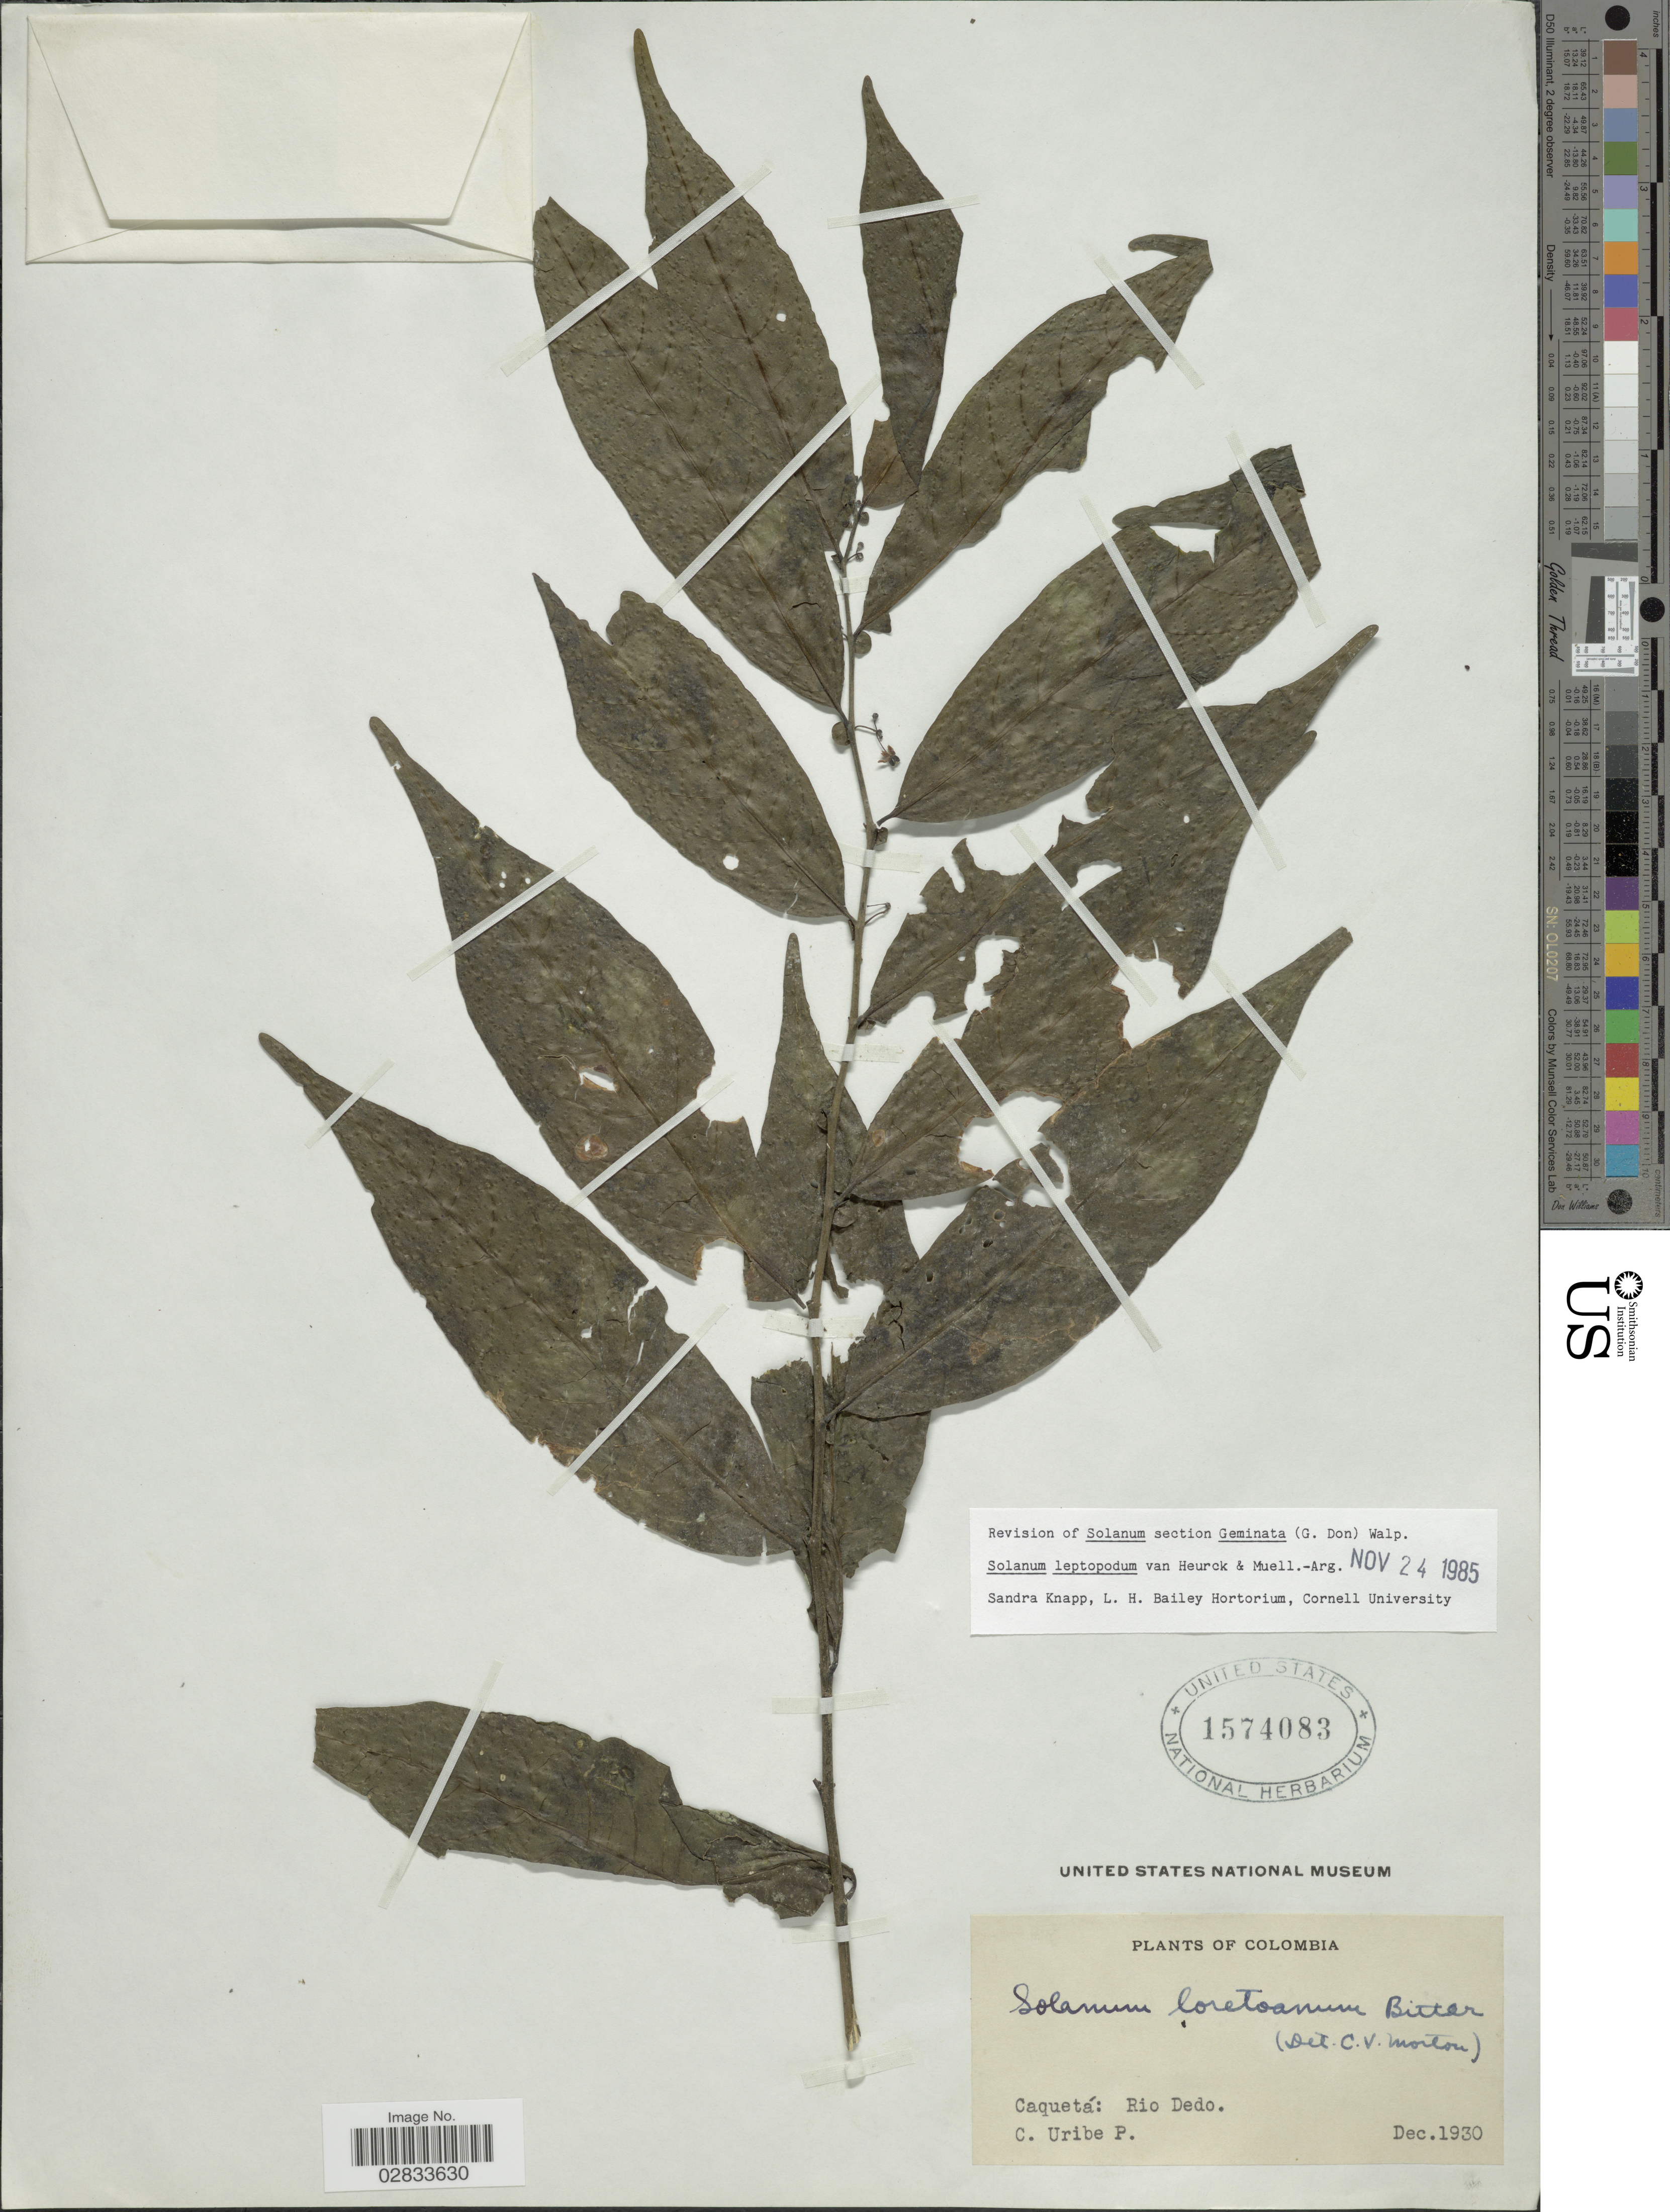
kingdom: Plantae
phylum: Tracheophyta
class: Magnoliopsida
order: Solanales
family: Solanaceae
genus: Solanum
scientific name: Solanum leptopodum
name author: Van Heurck & Müll. Arg.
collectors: C. Uribe P.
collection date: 1930-12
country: Colombia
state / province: Caquetá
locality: Rio Dedo.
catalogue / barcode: US 1574083